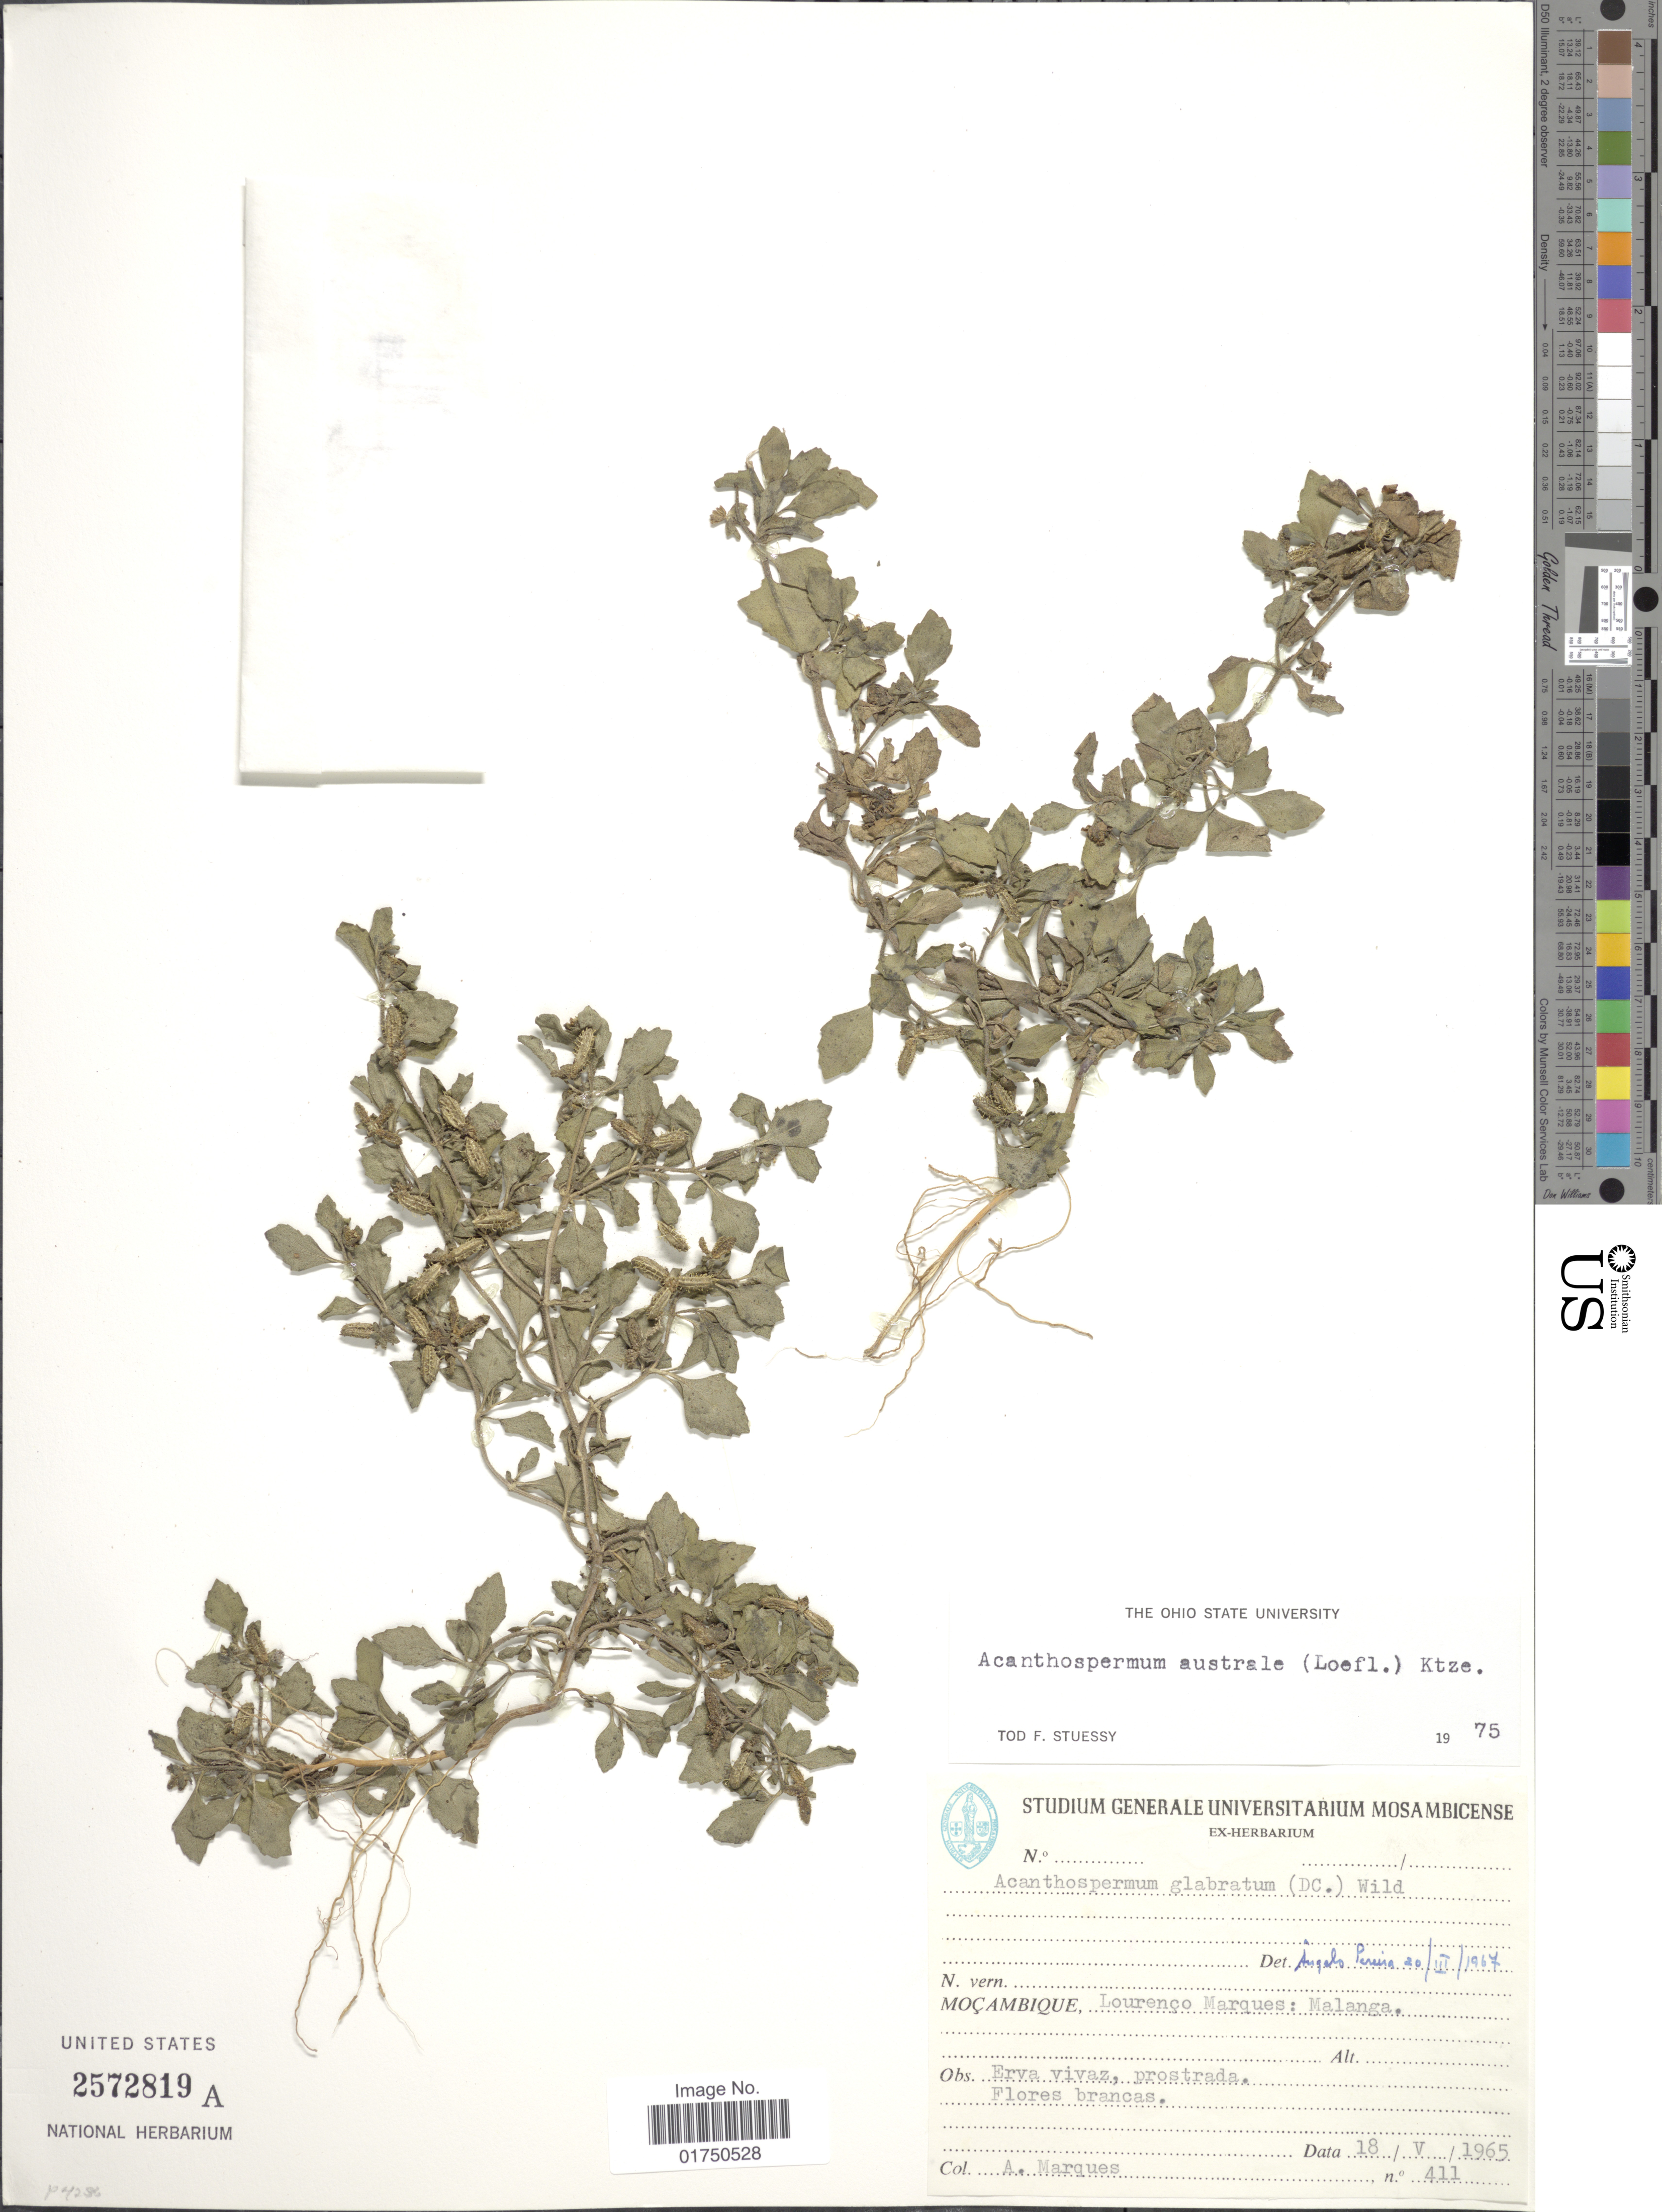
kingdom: Plantae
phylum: Tracheophyta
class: Magnoliopsida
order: Asterales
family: Asteraceae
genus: Acanthospermum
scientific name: Acanthospermum australe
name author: (Loefl.) Kuntze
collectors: A. Marques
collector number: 411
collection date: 1965-05-18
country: Mozambique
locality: Moçambique, Lourenço Marques: Malanga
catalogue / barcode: US 2572819A